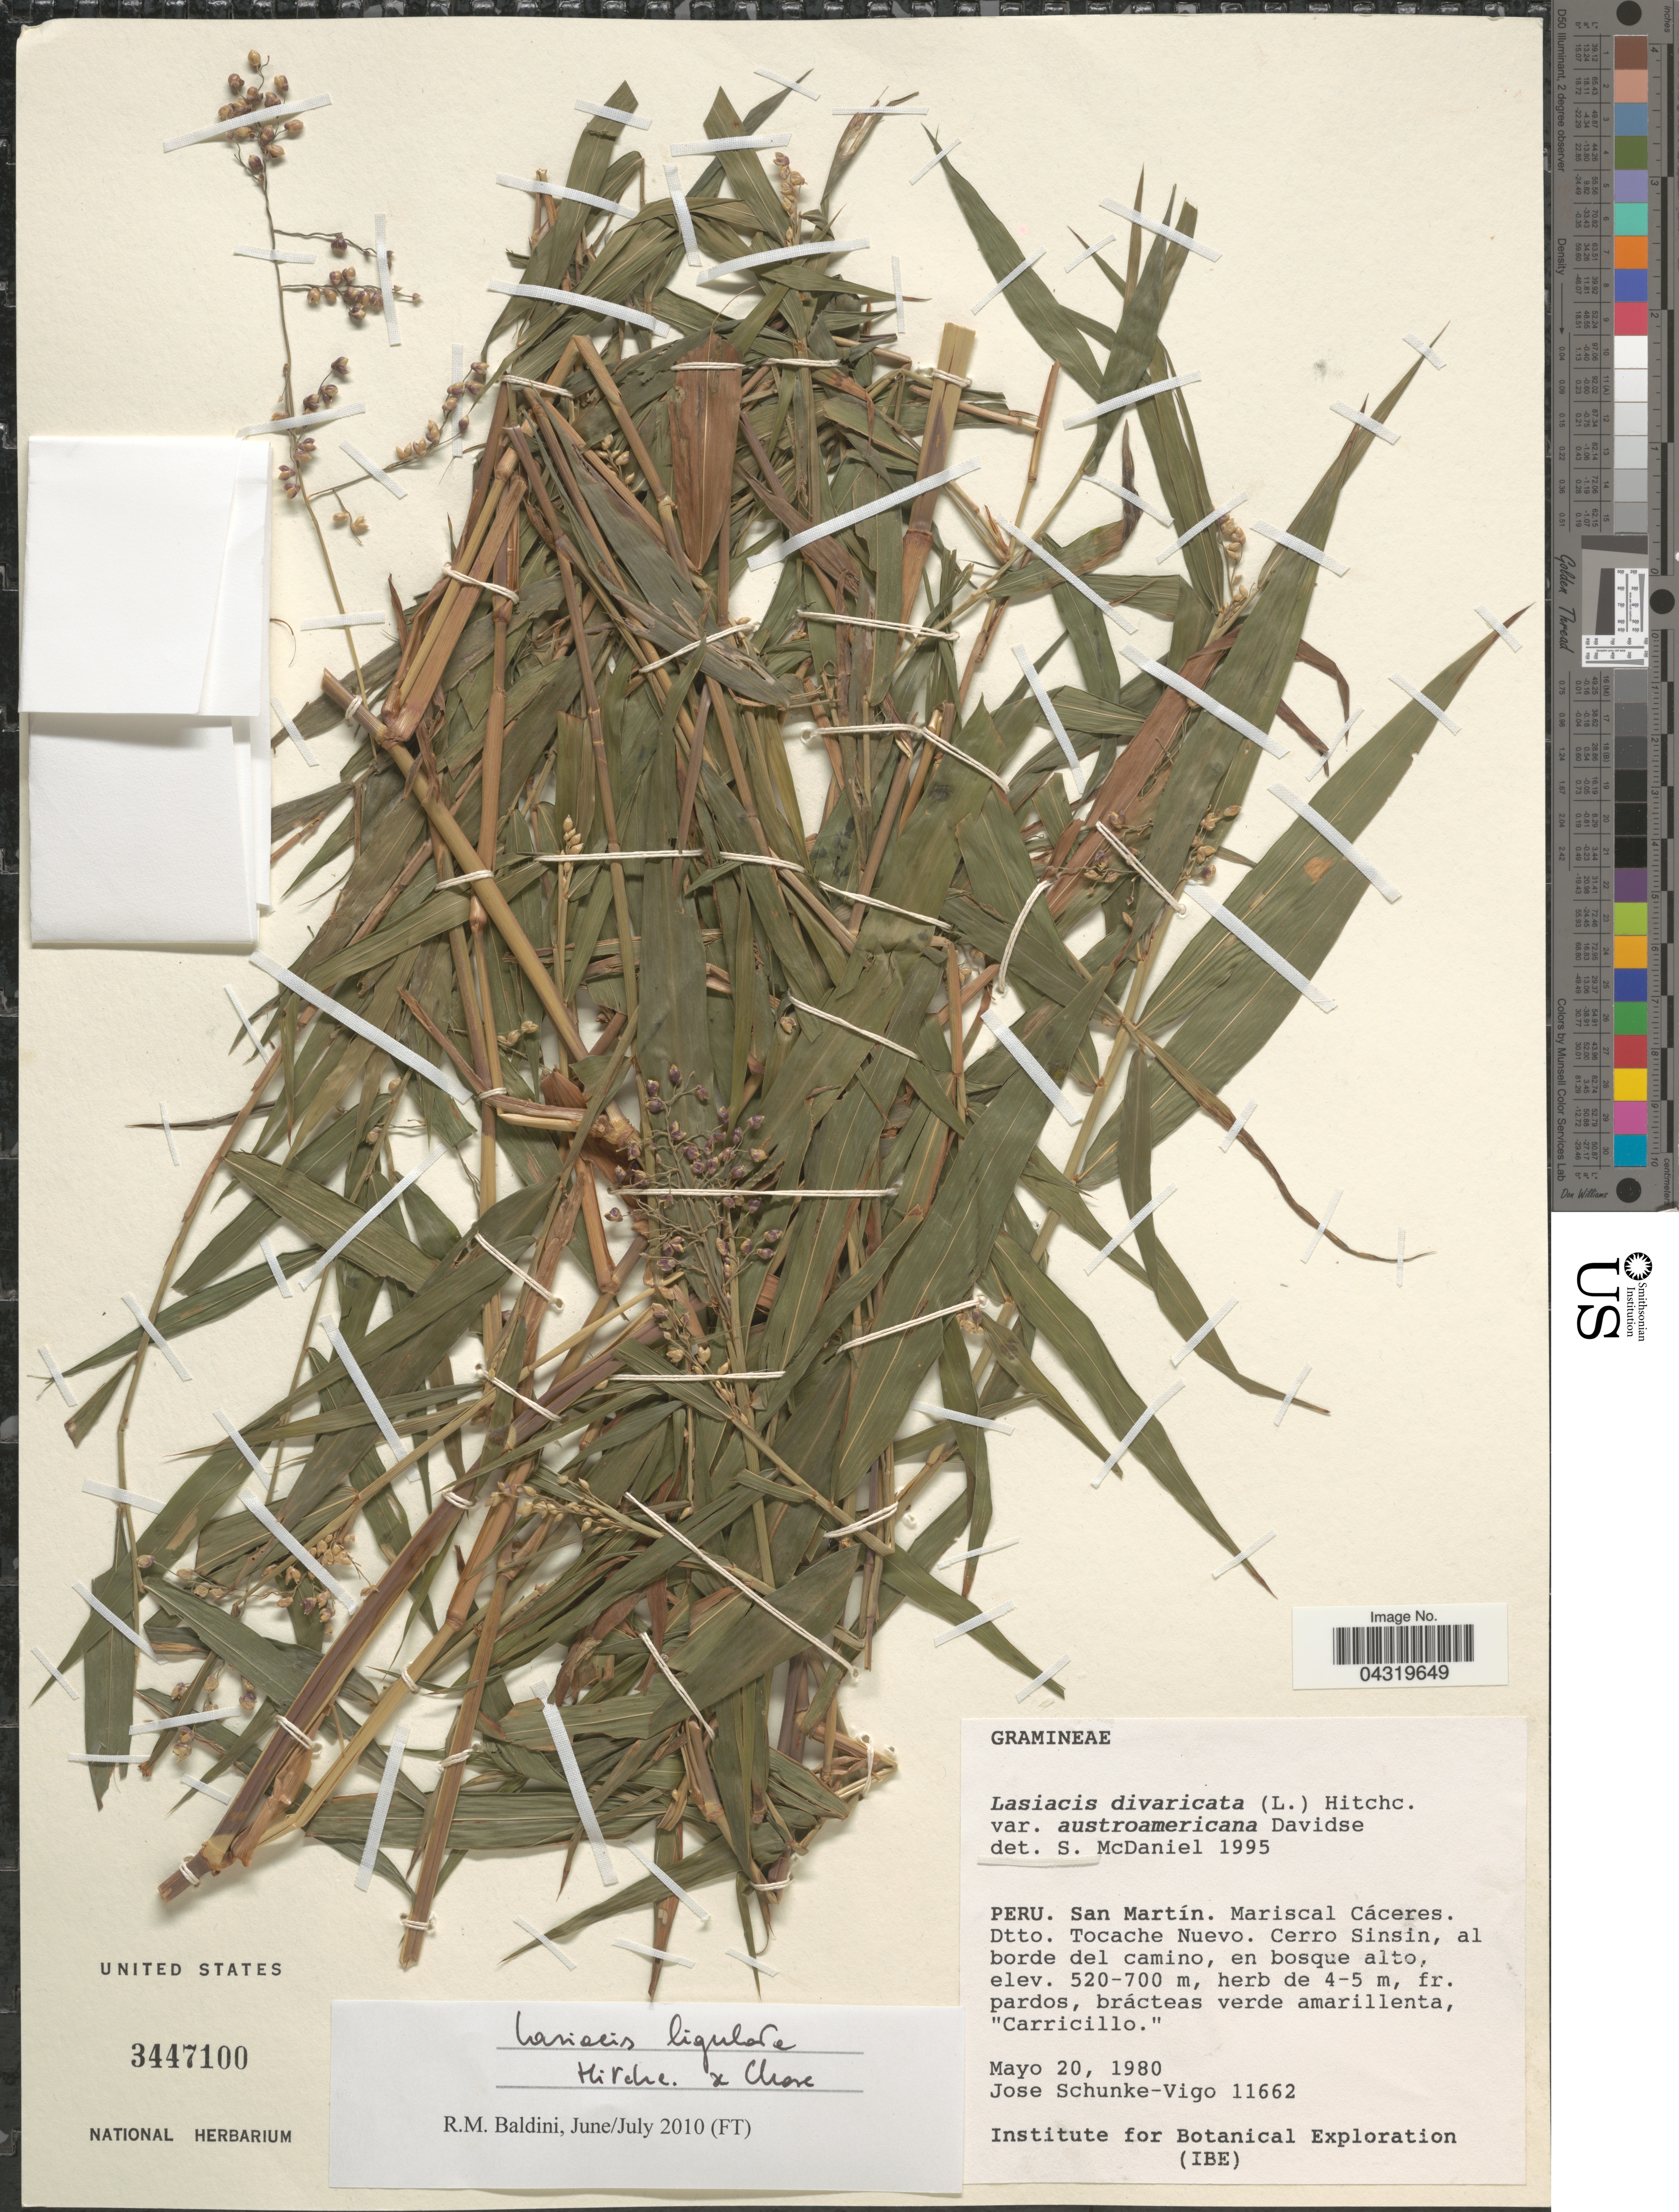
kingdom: Plantae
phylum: Tracheophyta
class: Liliopsida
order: Poales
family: Poaceae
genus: Lasiacis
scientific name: Lasiacis ligulata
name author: Hitchc. & Chase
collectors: J. Schunke Vigo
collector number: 11662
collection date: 1980-05-20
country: Peru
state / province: San Martín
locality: Mariscal Cáceres. Dtto. Tocache Nuevo. Cerro Sinsin, al borde del camino, en bosque alto.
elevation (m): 520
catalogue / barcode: US 3447100